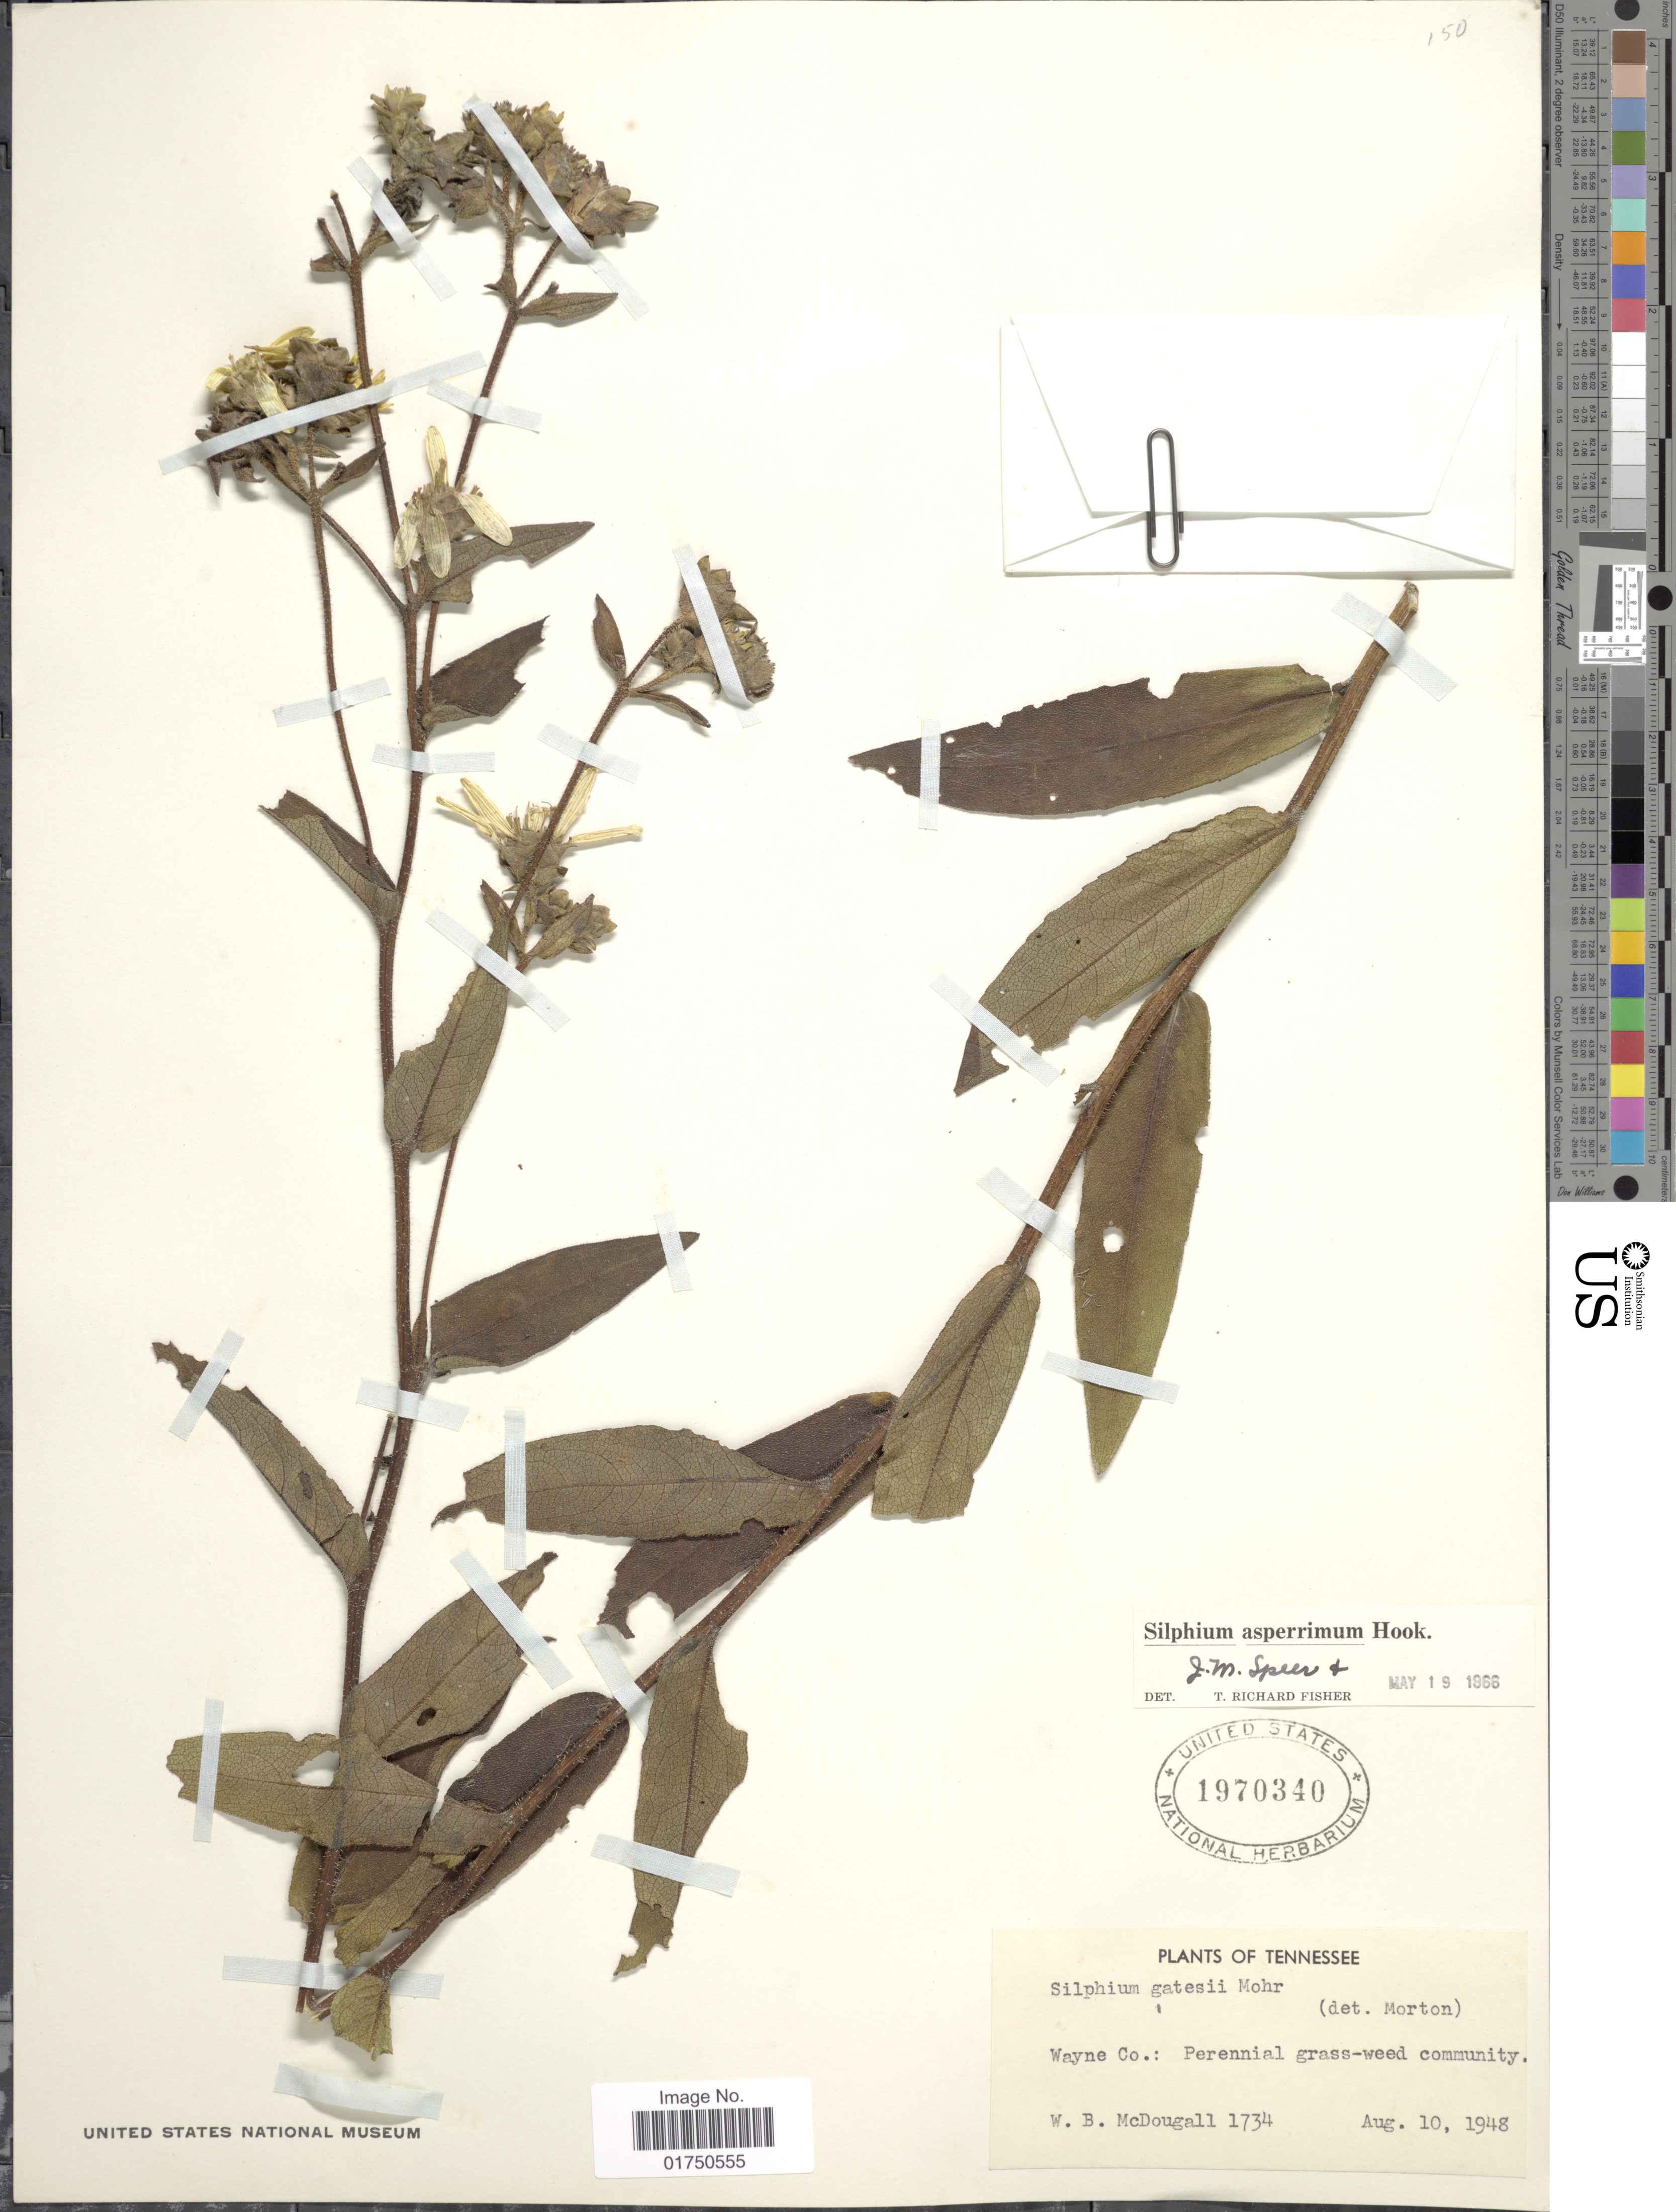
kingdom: Plantae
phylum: Tracheophyta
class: Magnoliopsida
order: Asterales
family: Asteraceae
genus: Silphium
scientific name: Silphium asperrimum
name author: Hook.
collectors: W. B. McDougall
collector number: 1734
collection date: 1948-08-10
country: United States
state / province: Tennessee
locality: Wayne Co.: Perennial grass-weed community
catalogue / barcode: US 1970340